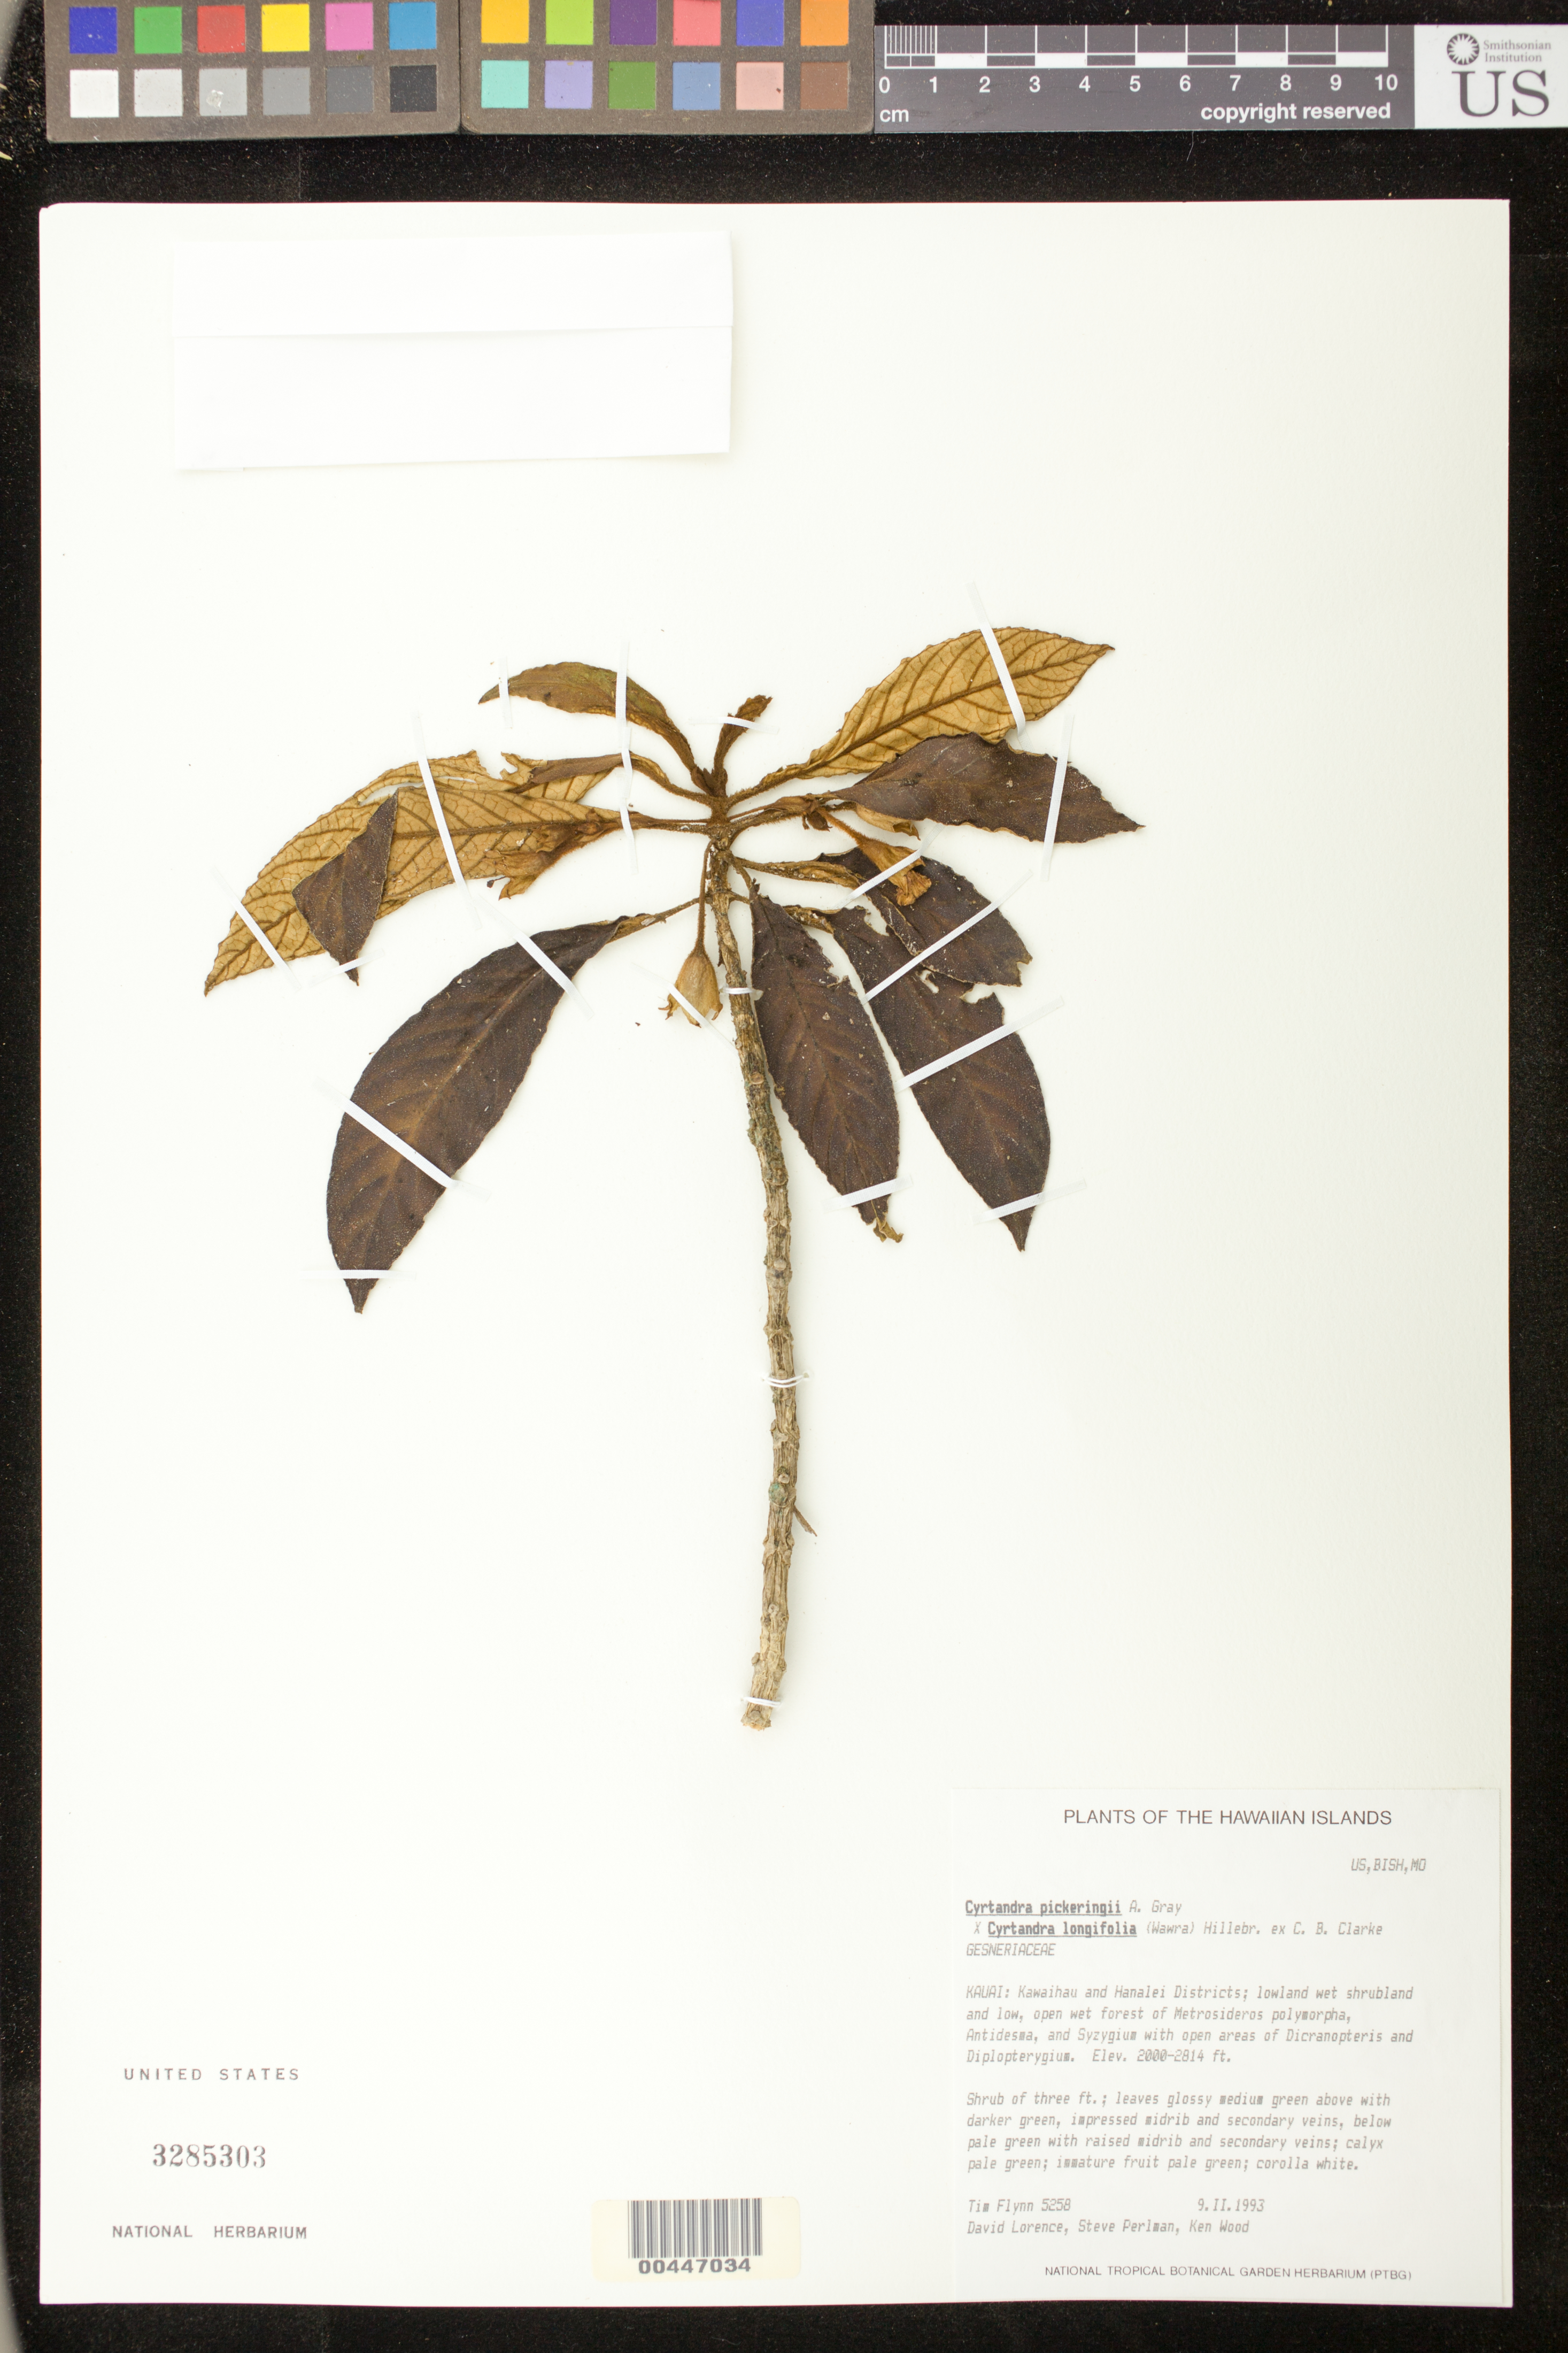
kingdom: Plantae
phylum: Tracheophyta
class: Magnoliopsida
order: Lamiales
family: Gesneriaceae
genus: Cyrtandra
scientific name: Cyrtandra longifolia x C. pickeringii A. Gray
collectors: T. W. Flynn, D. Lorence, S. P. Perlman & K. R. Wood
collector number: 5258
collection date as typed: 09 Feb 1993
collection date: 1993-02-09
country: United States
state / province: Hawaii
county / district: Kauai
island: Kaua'i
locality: Kawaiha and Hanalei dist.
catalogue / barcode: US 3285303